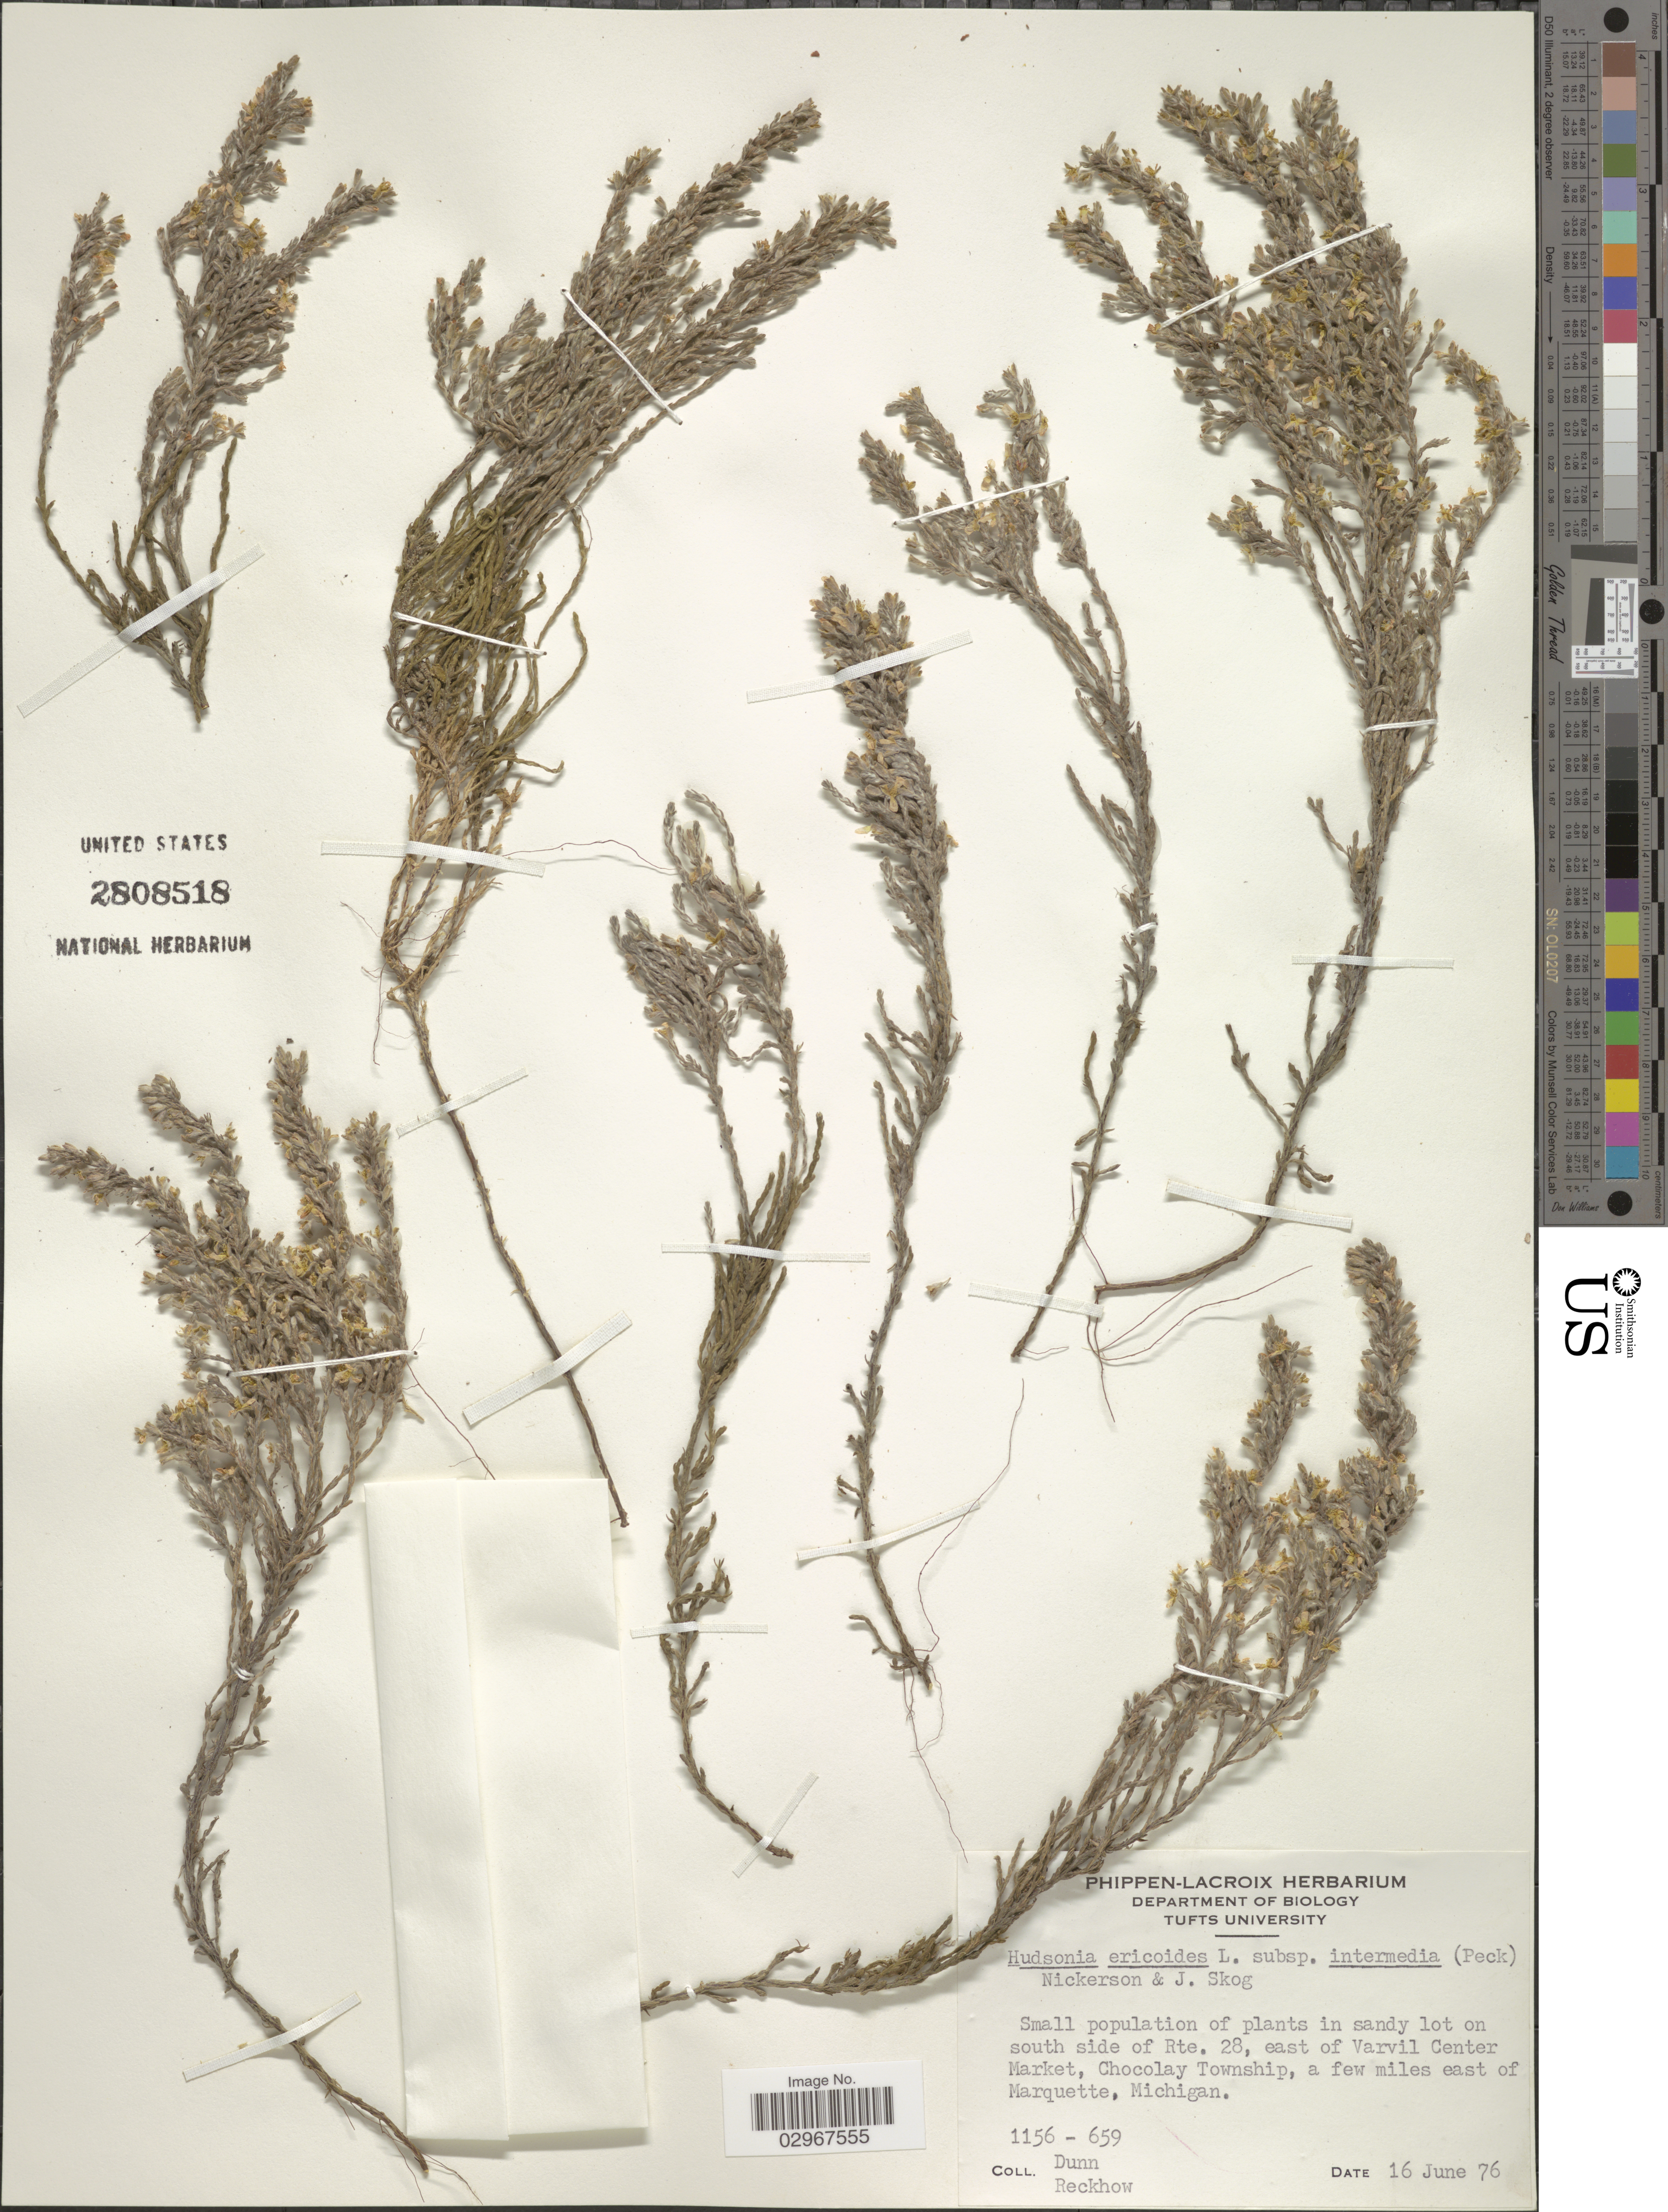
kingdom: Plantae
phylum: Tracheophyta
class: Magnoliopsida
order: Malvales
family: Cistaceae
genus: Hudsonia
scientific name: Hudsonia ericoides subsp. intermedia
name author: (Peck) N.H. Nick. & J.E. Skog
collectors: -- Dunn & Reckhow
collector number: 1156-659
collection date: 1976-06-16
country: United States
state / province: Michigan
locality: In sandy lot on south side of Rte. 28, east of Varvil Center Market, Chocolay Township, a few miles east of Marquette.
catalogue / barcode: US 2808518